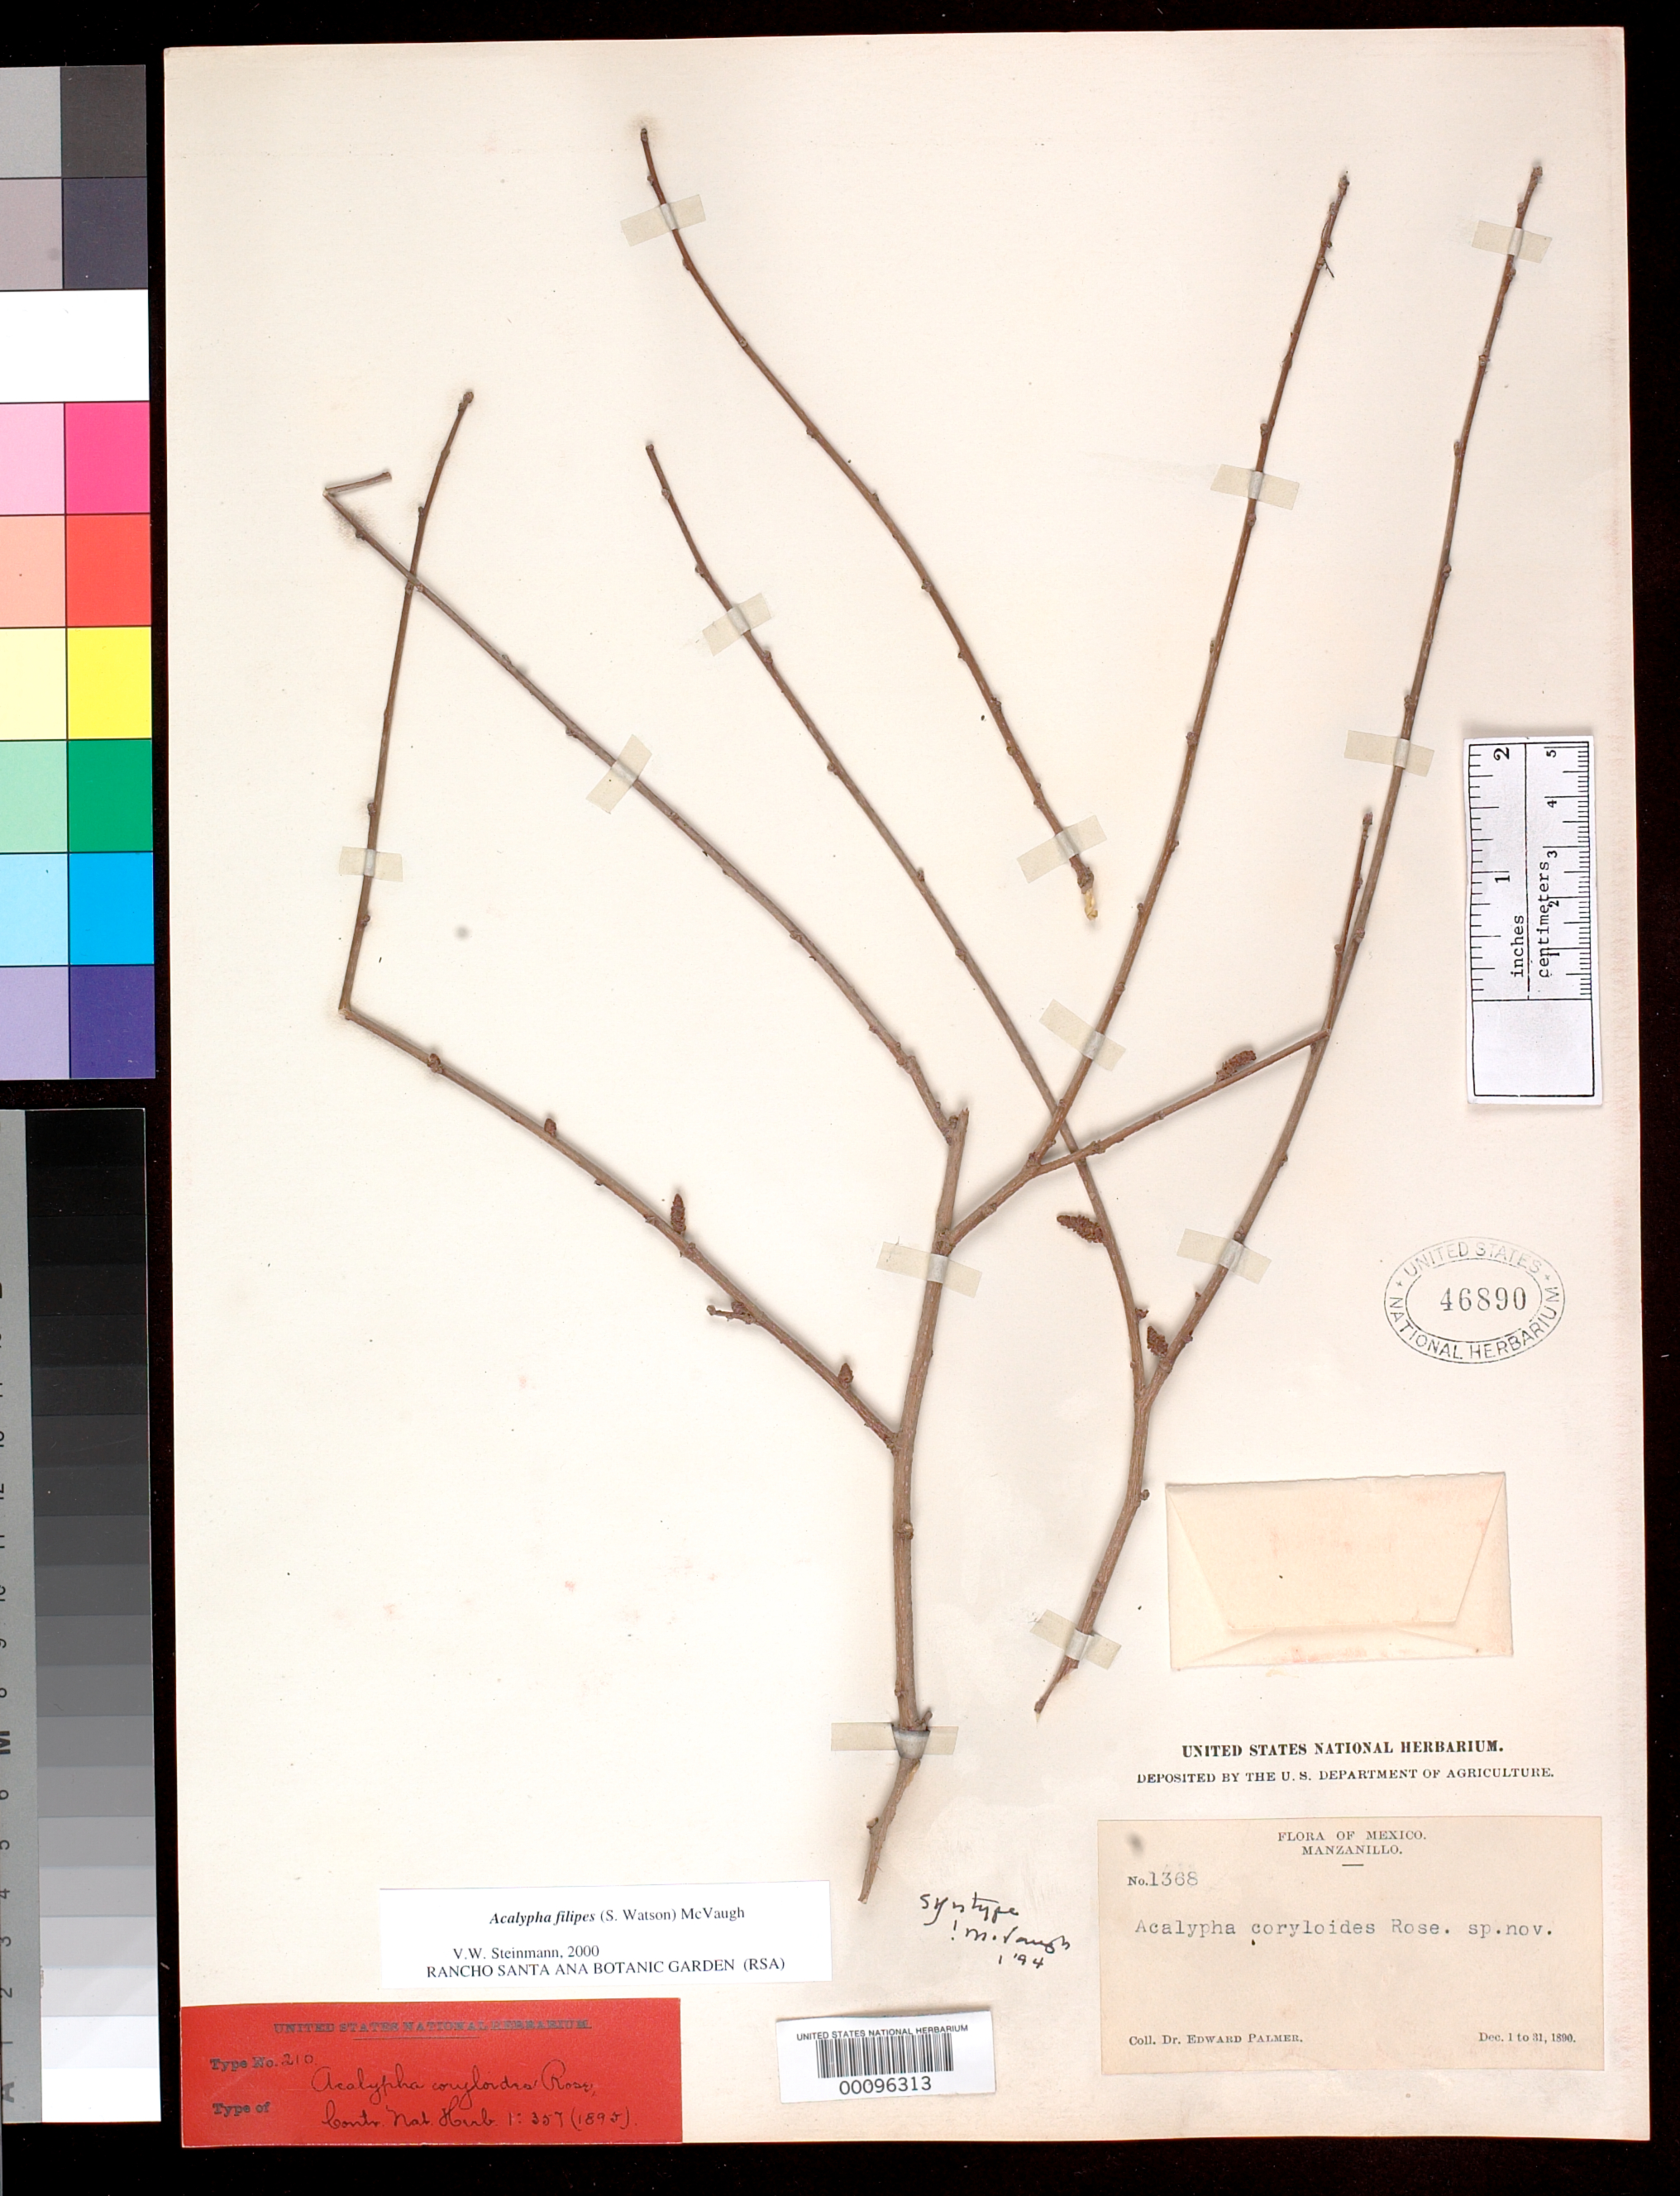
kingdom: Plantae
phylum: Tracheophyta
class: Magnoliopsida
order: Malpighiales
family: Euphorbiaceae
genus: Acalypha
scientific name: Acalypha coryloides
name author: Rose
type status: Syntype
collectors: E. Palmer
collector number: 1368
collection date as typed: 01 Dec 1890 to 31 Dec 1890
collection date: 1890-12-01/1890-12-31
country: Mexico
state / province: Colima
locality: Manzanillo.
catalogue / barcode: US 46890